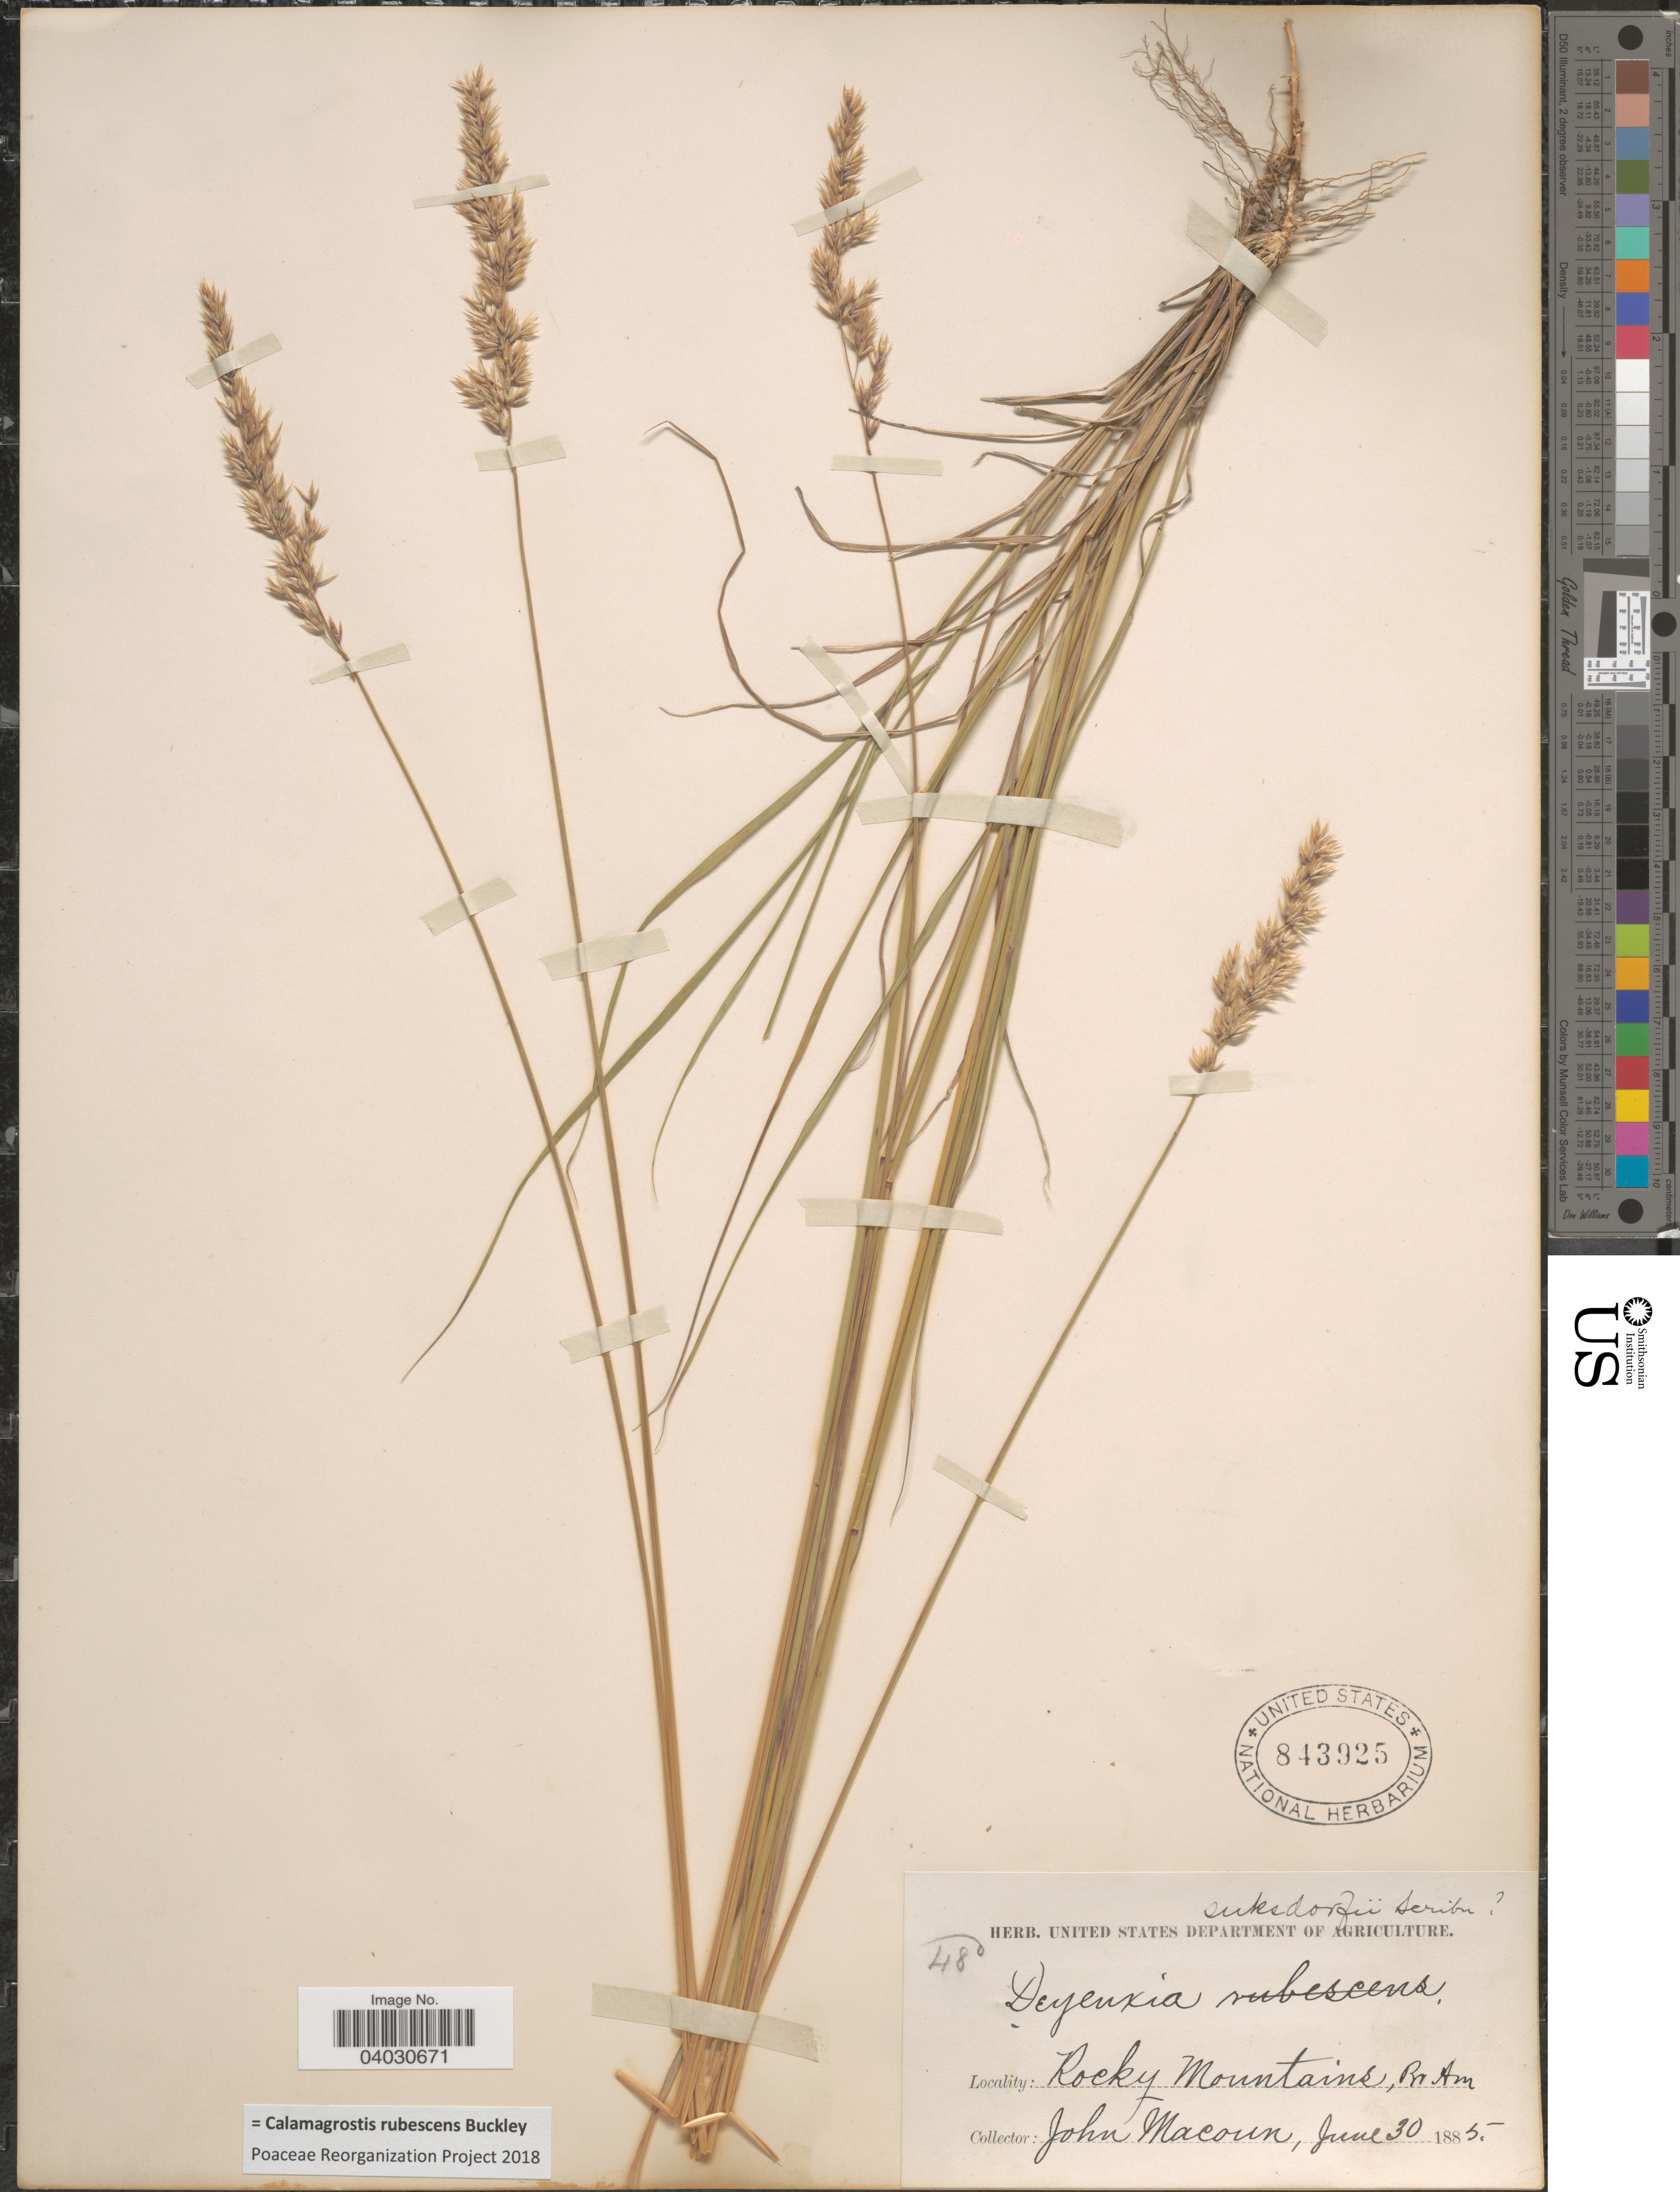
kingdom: Plantae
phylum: Tracheophyta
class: Liliopsida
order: Poales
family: Poaceae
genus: Calamagrostis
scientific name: Calamagrostis rubescens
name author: Buckley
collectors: J. Macoun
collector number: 48d*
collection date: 1885-06-30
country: Canada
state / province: British Columbia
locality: Rocky Mountains, Br. Am.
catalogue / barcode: US 843925